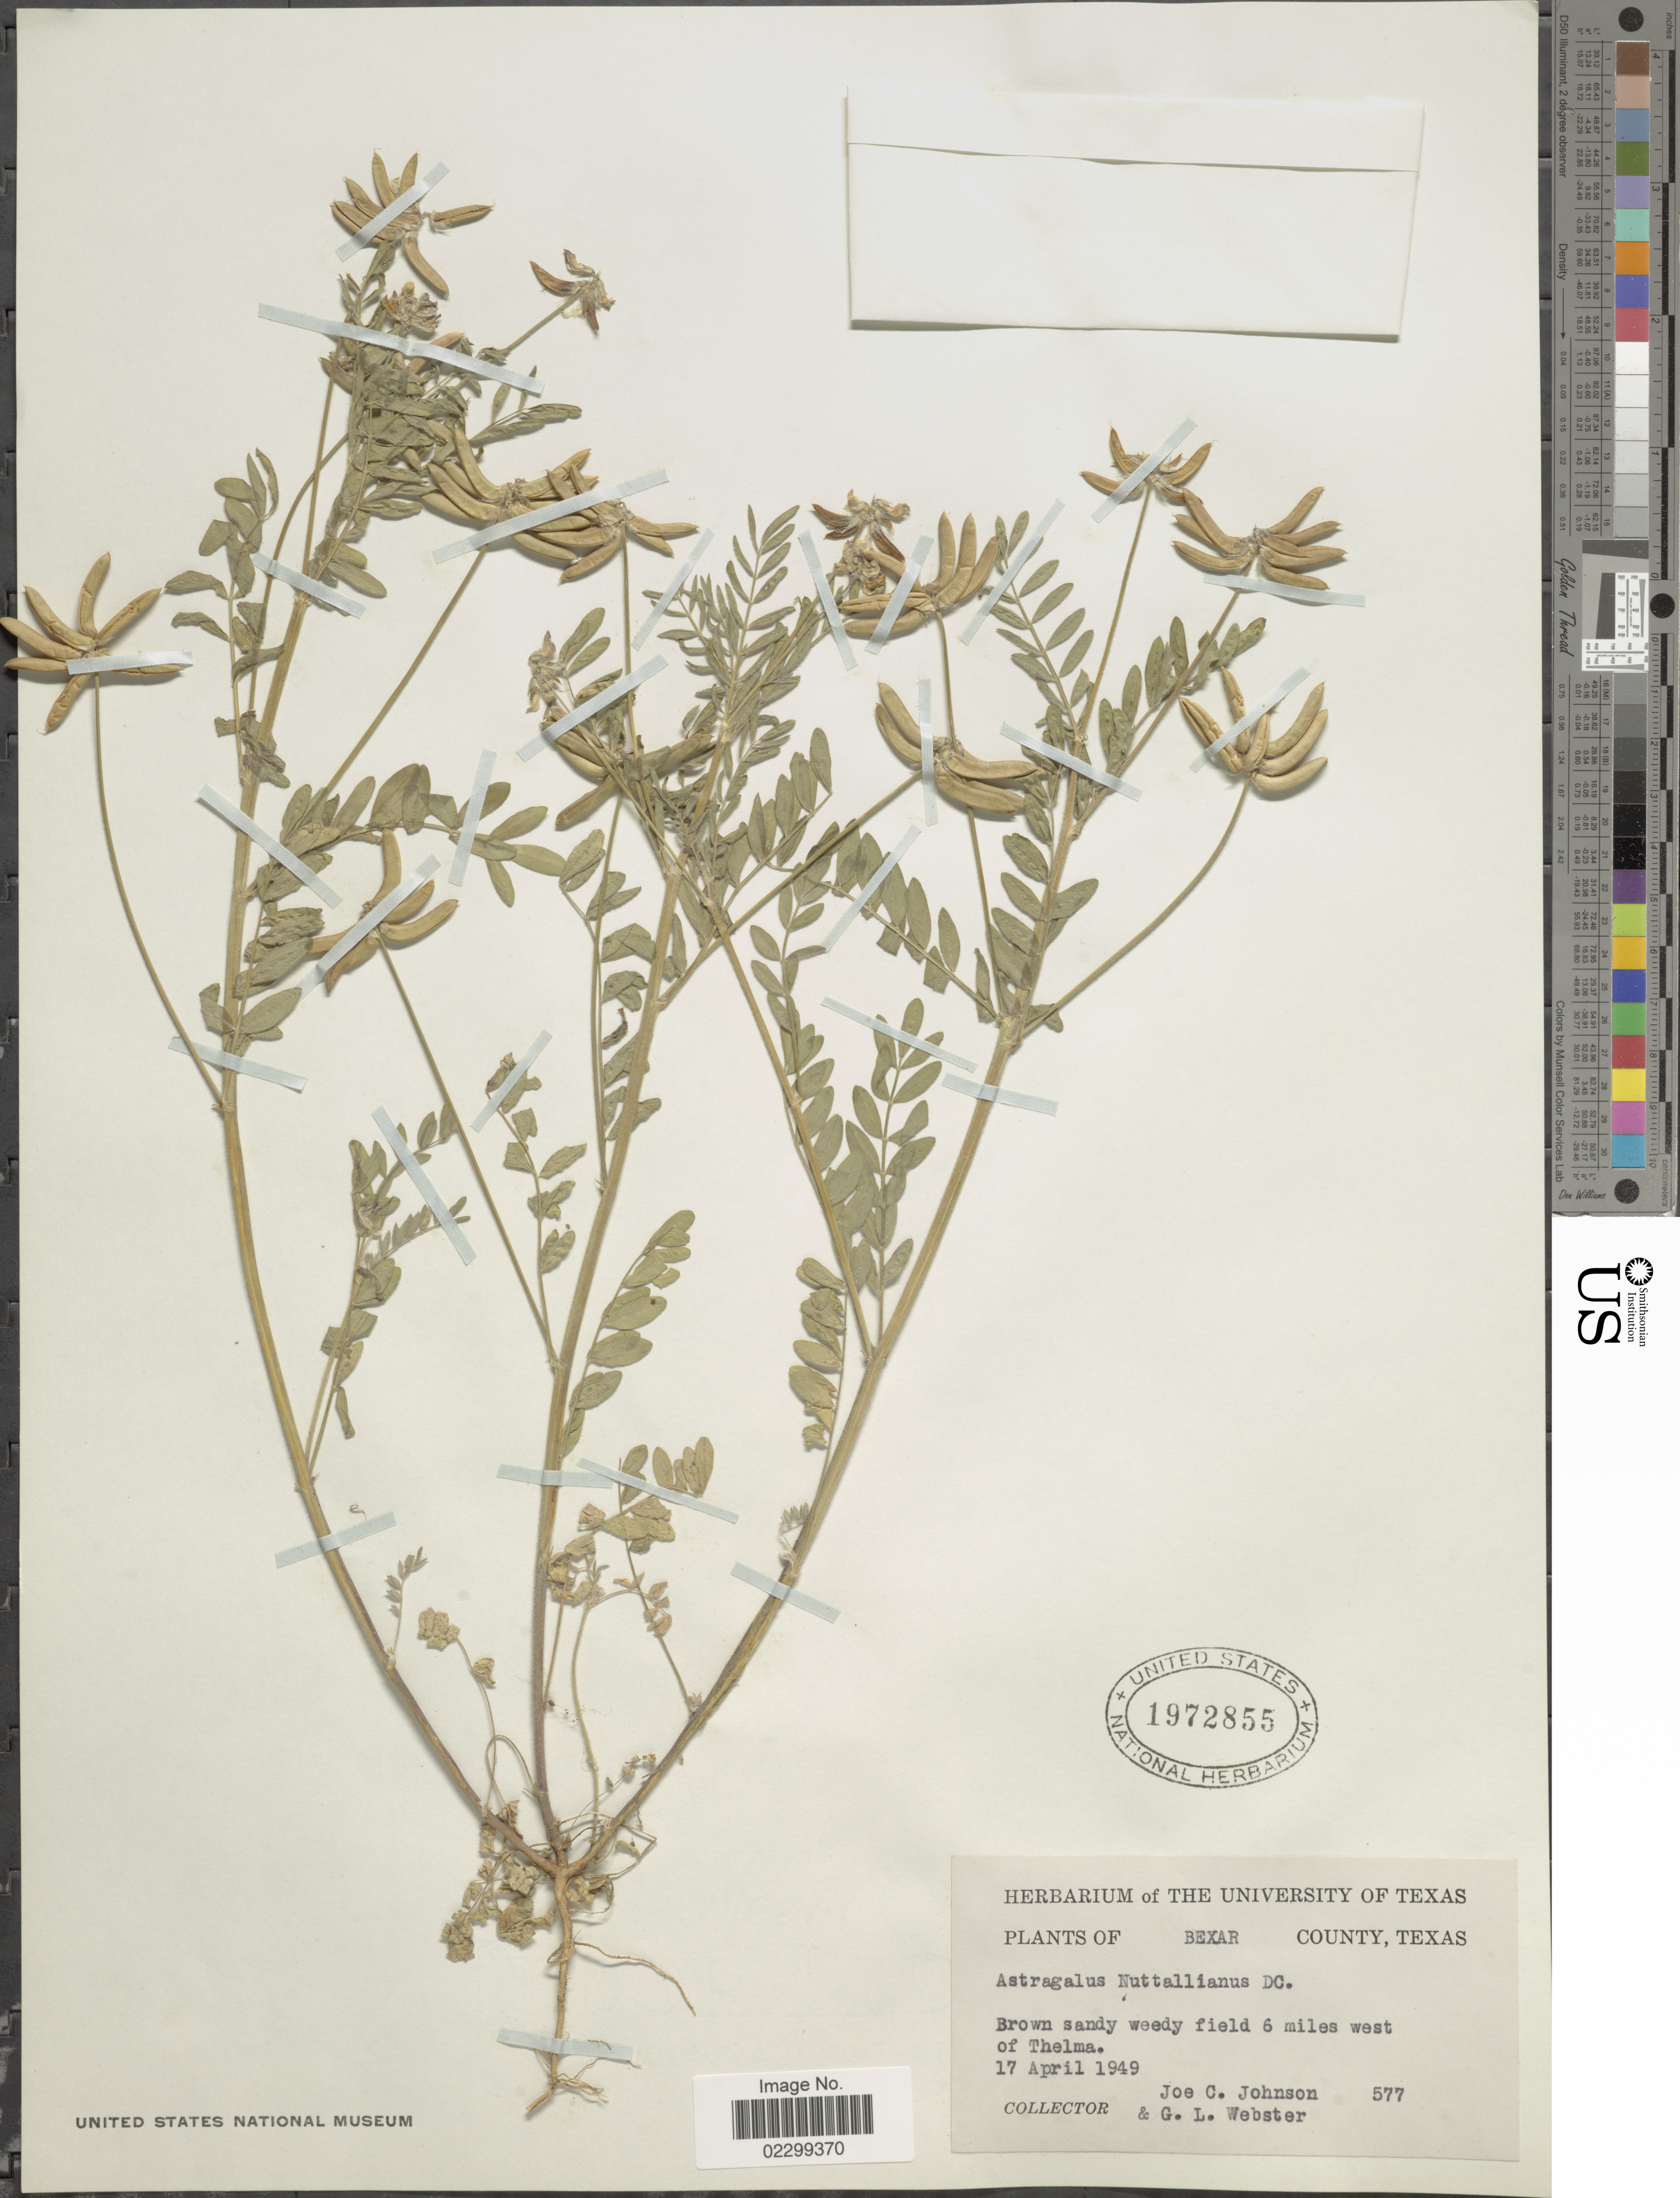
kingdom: Plantae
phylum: Tracheophyta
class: Magnoliopsida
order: Fabales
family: Fabaceae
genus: Astragalus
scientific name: Astragalus austrinus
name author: (Small) O.E. Schulz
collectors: J. C. Johnson & G. L. Webster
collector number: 577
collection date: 1949-04-17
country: United States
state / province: Texas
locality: Bexar County. Brown sandy weedy field 6 miles west of Thelma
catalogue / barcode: US 1972855